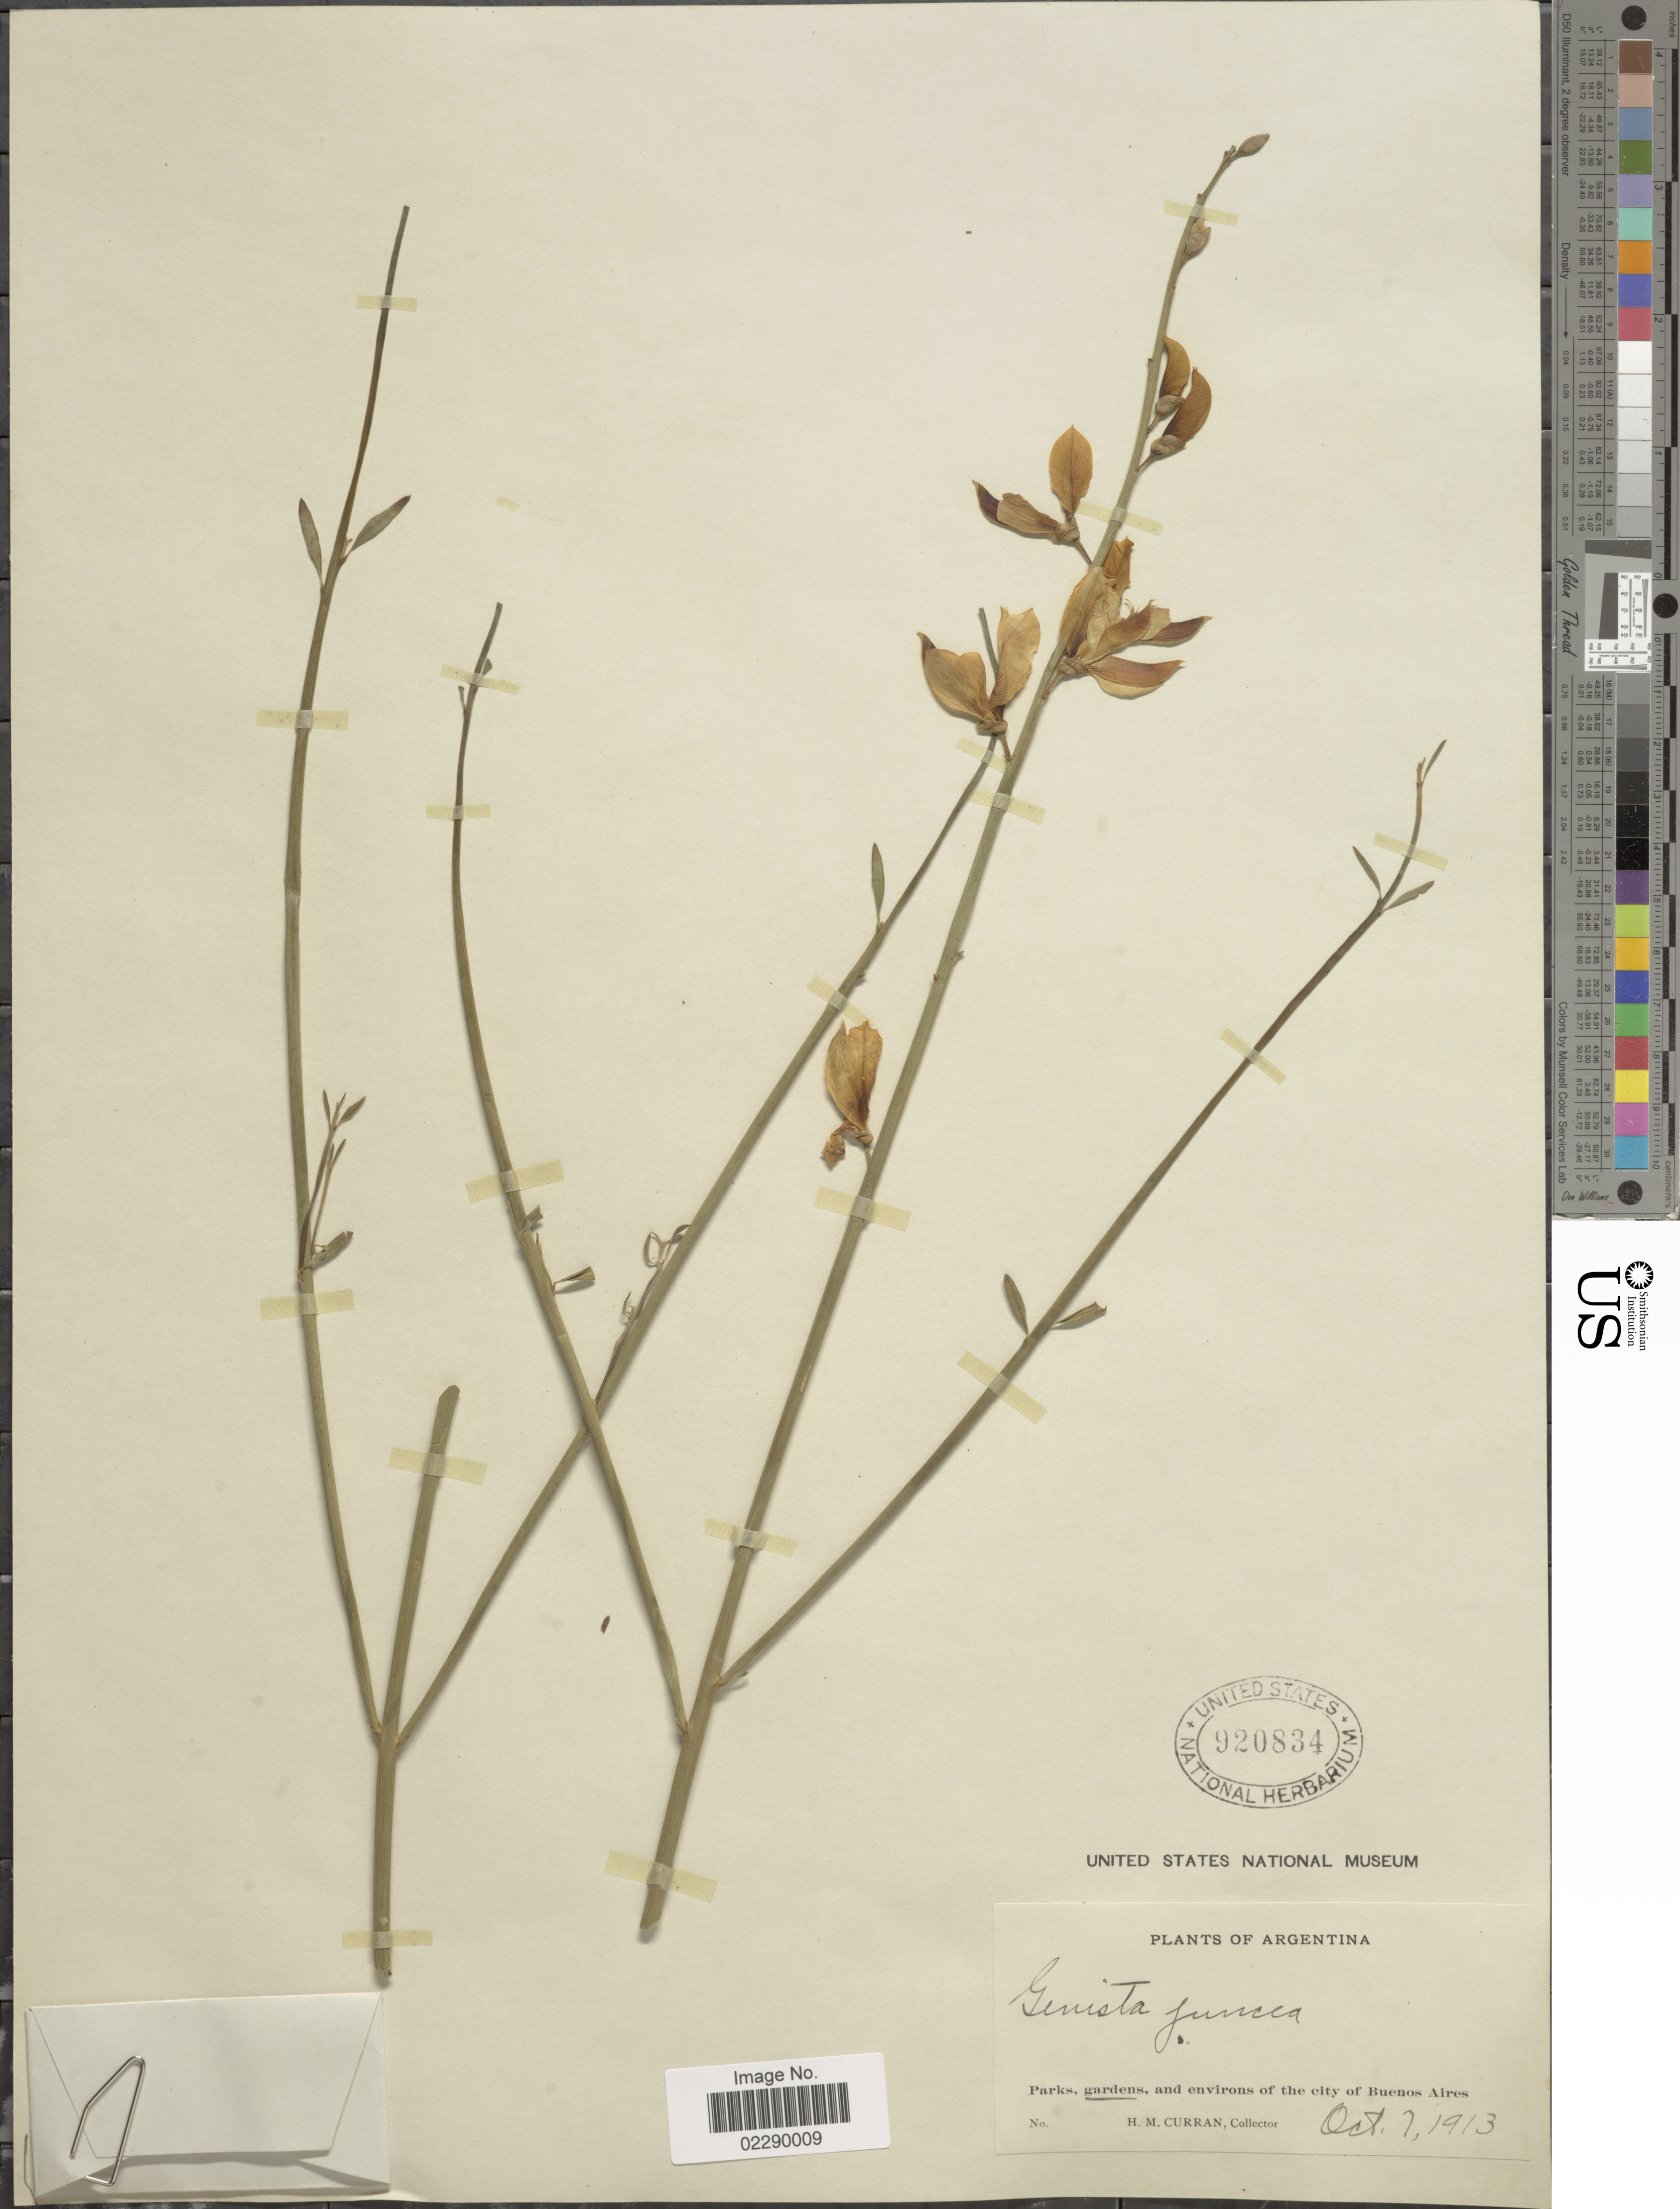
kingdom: Plantae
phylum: Tracheophyta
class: Magnoliopsida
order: Fabales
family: Fabaceae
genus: Spartium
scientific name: Spartium junceum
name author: L.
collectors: H. M. Curran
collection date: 1913-10-07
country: Argentina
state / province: Buenos Aires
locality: Parks, gardens, and environs of the city of Buenos Aires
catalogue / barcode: US 920834